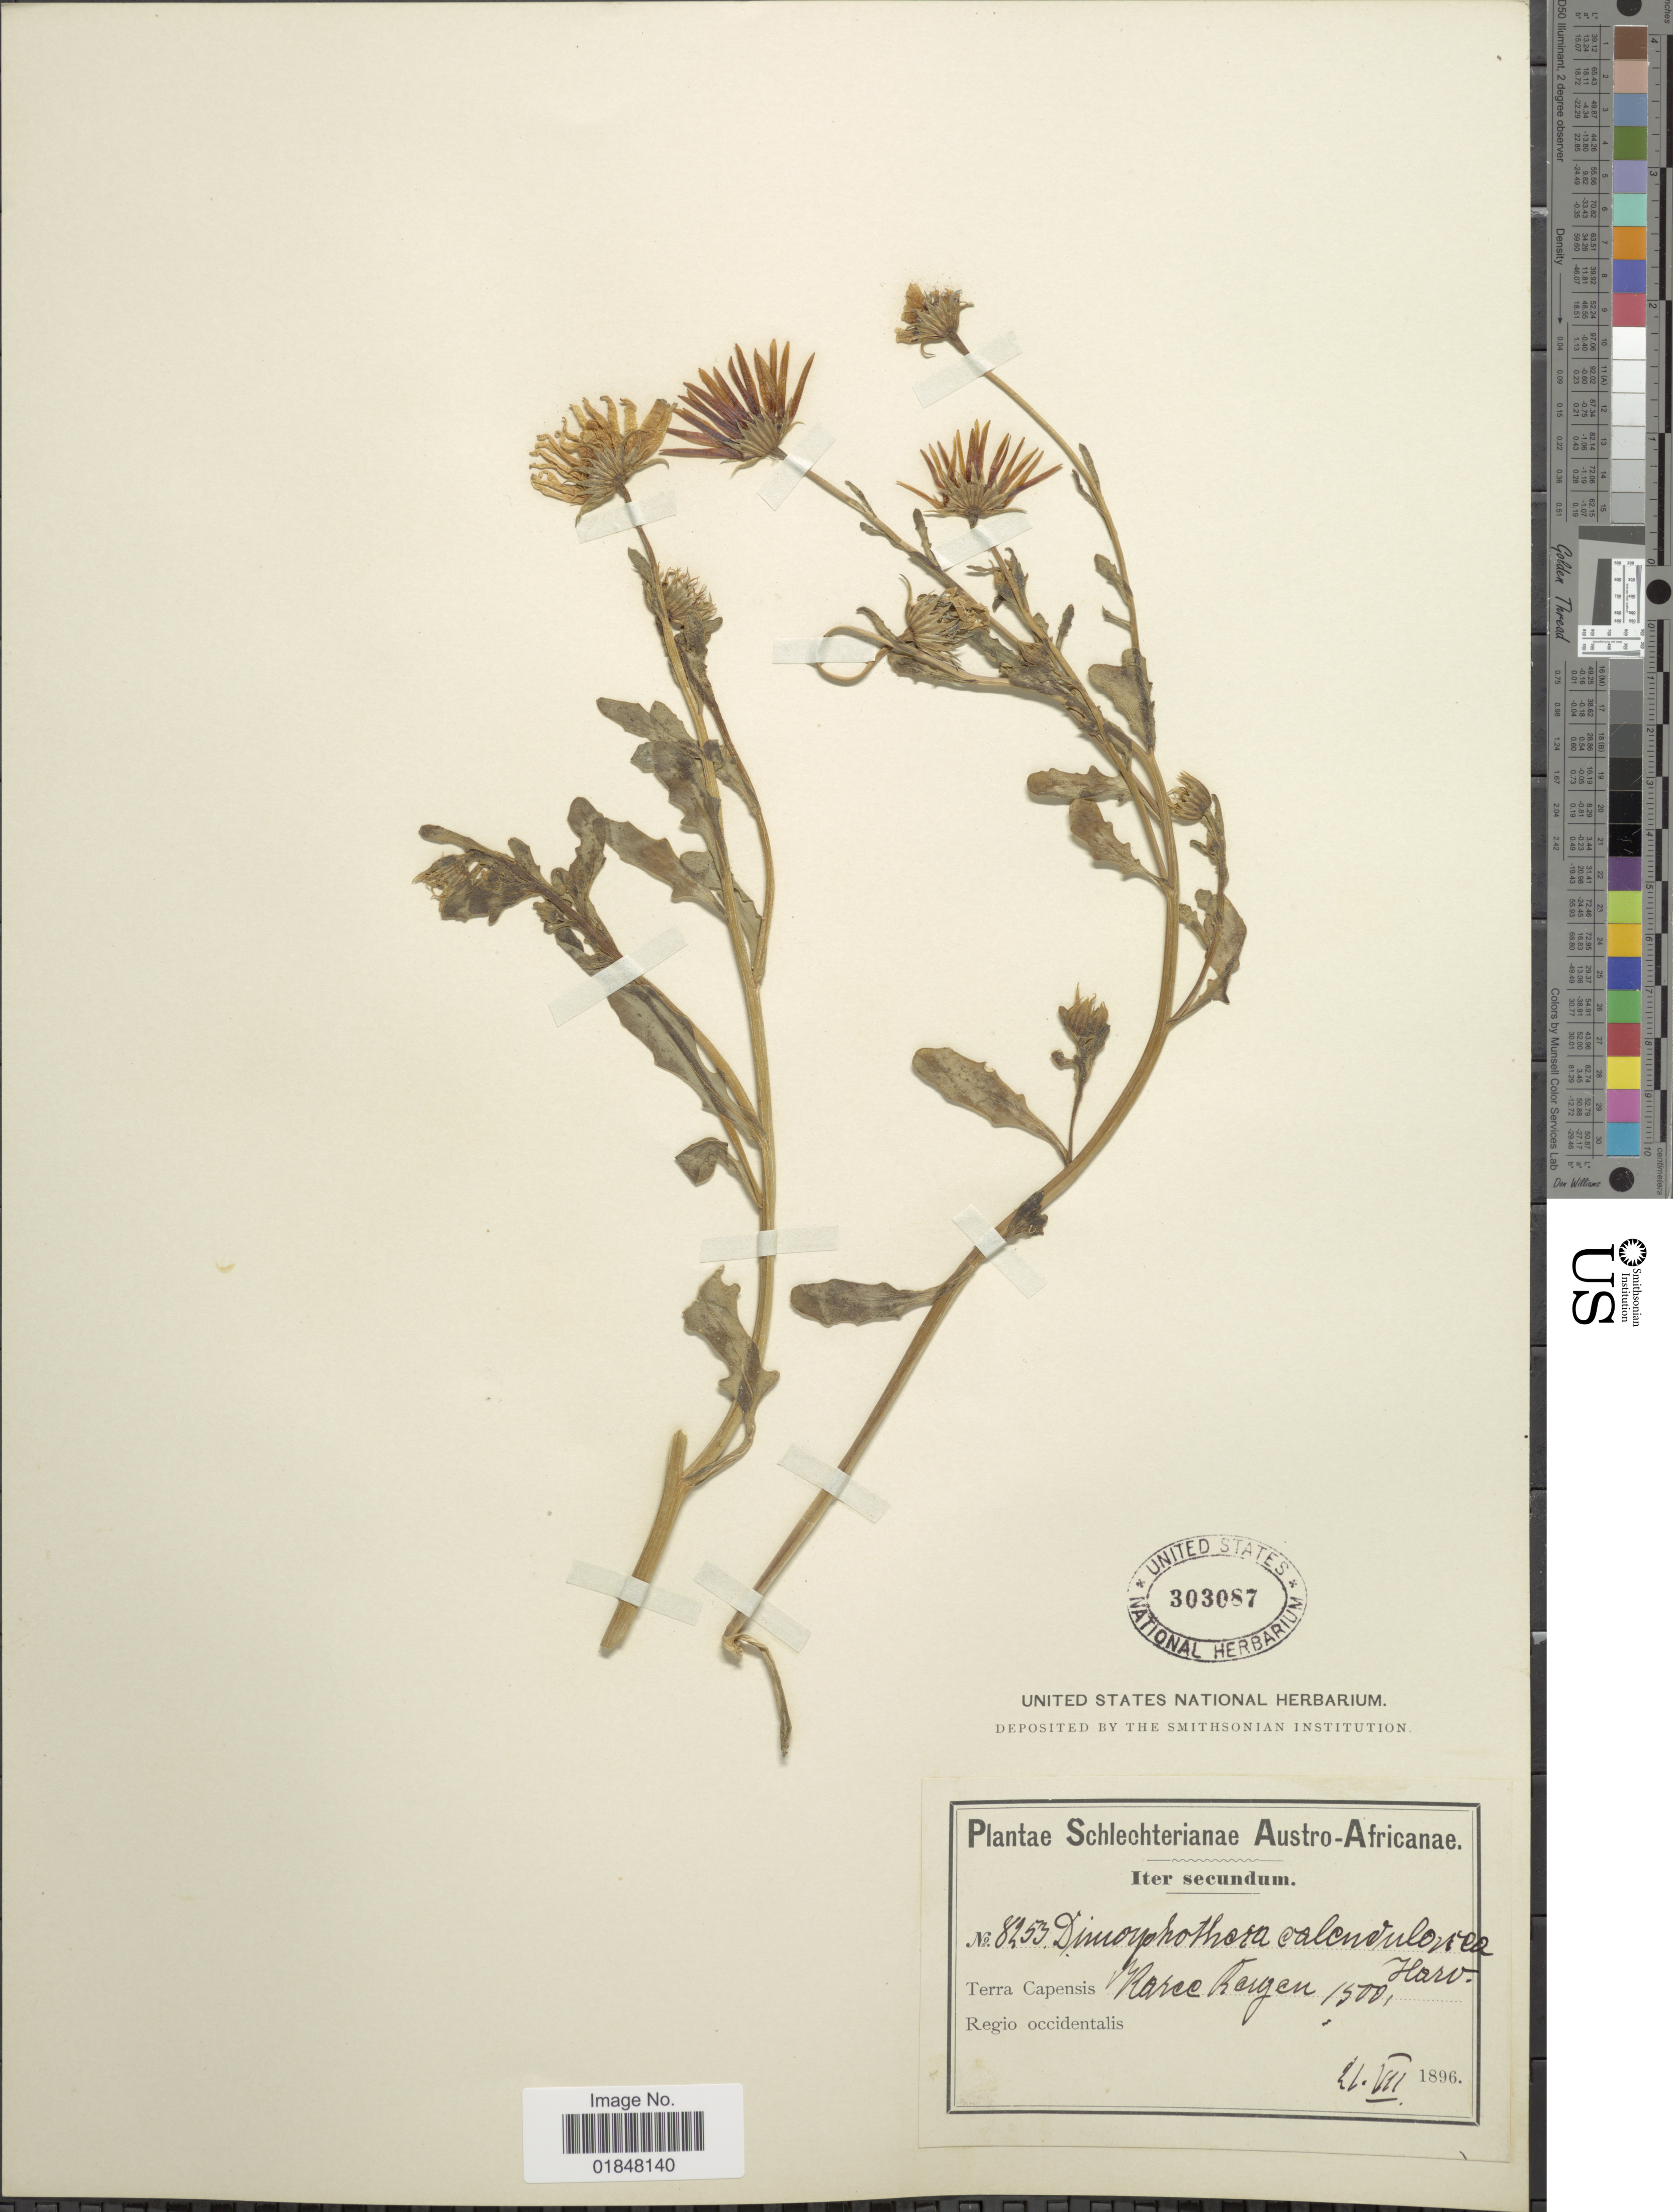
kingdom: Plantae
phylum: Tracheophyta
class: Magnoliopsida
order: Asterales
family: Asteraceae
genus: Dimorphotheca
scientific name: Dimorphotheca sinuata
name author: DC.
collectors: Schlechter, --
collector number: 8253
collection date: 1896-07-21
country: South Africa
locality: Bergen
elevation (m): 457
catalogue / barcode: US 303087